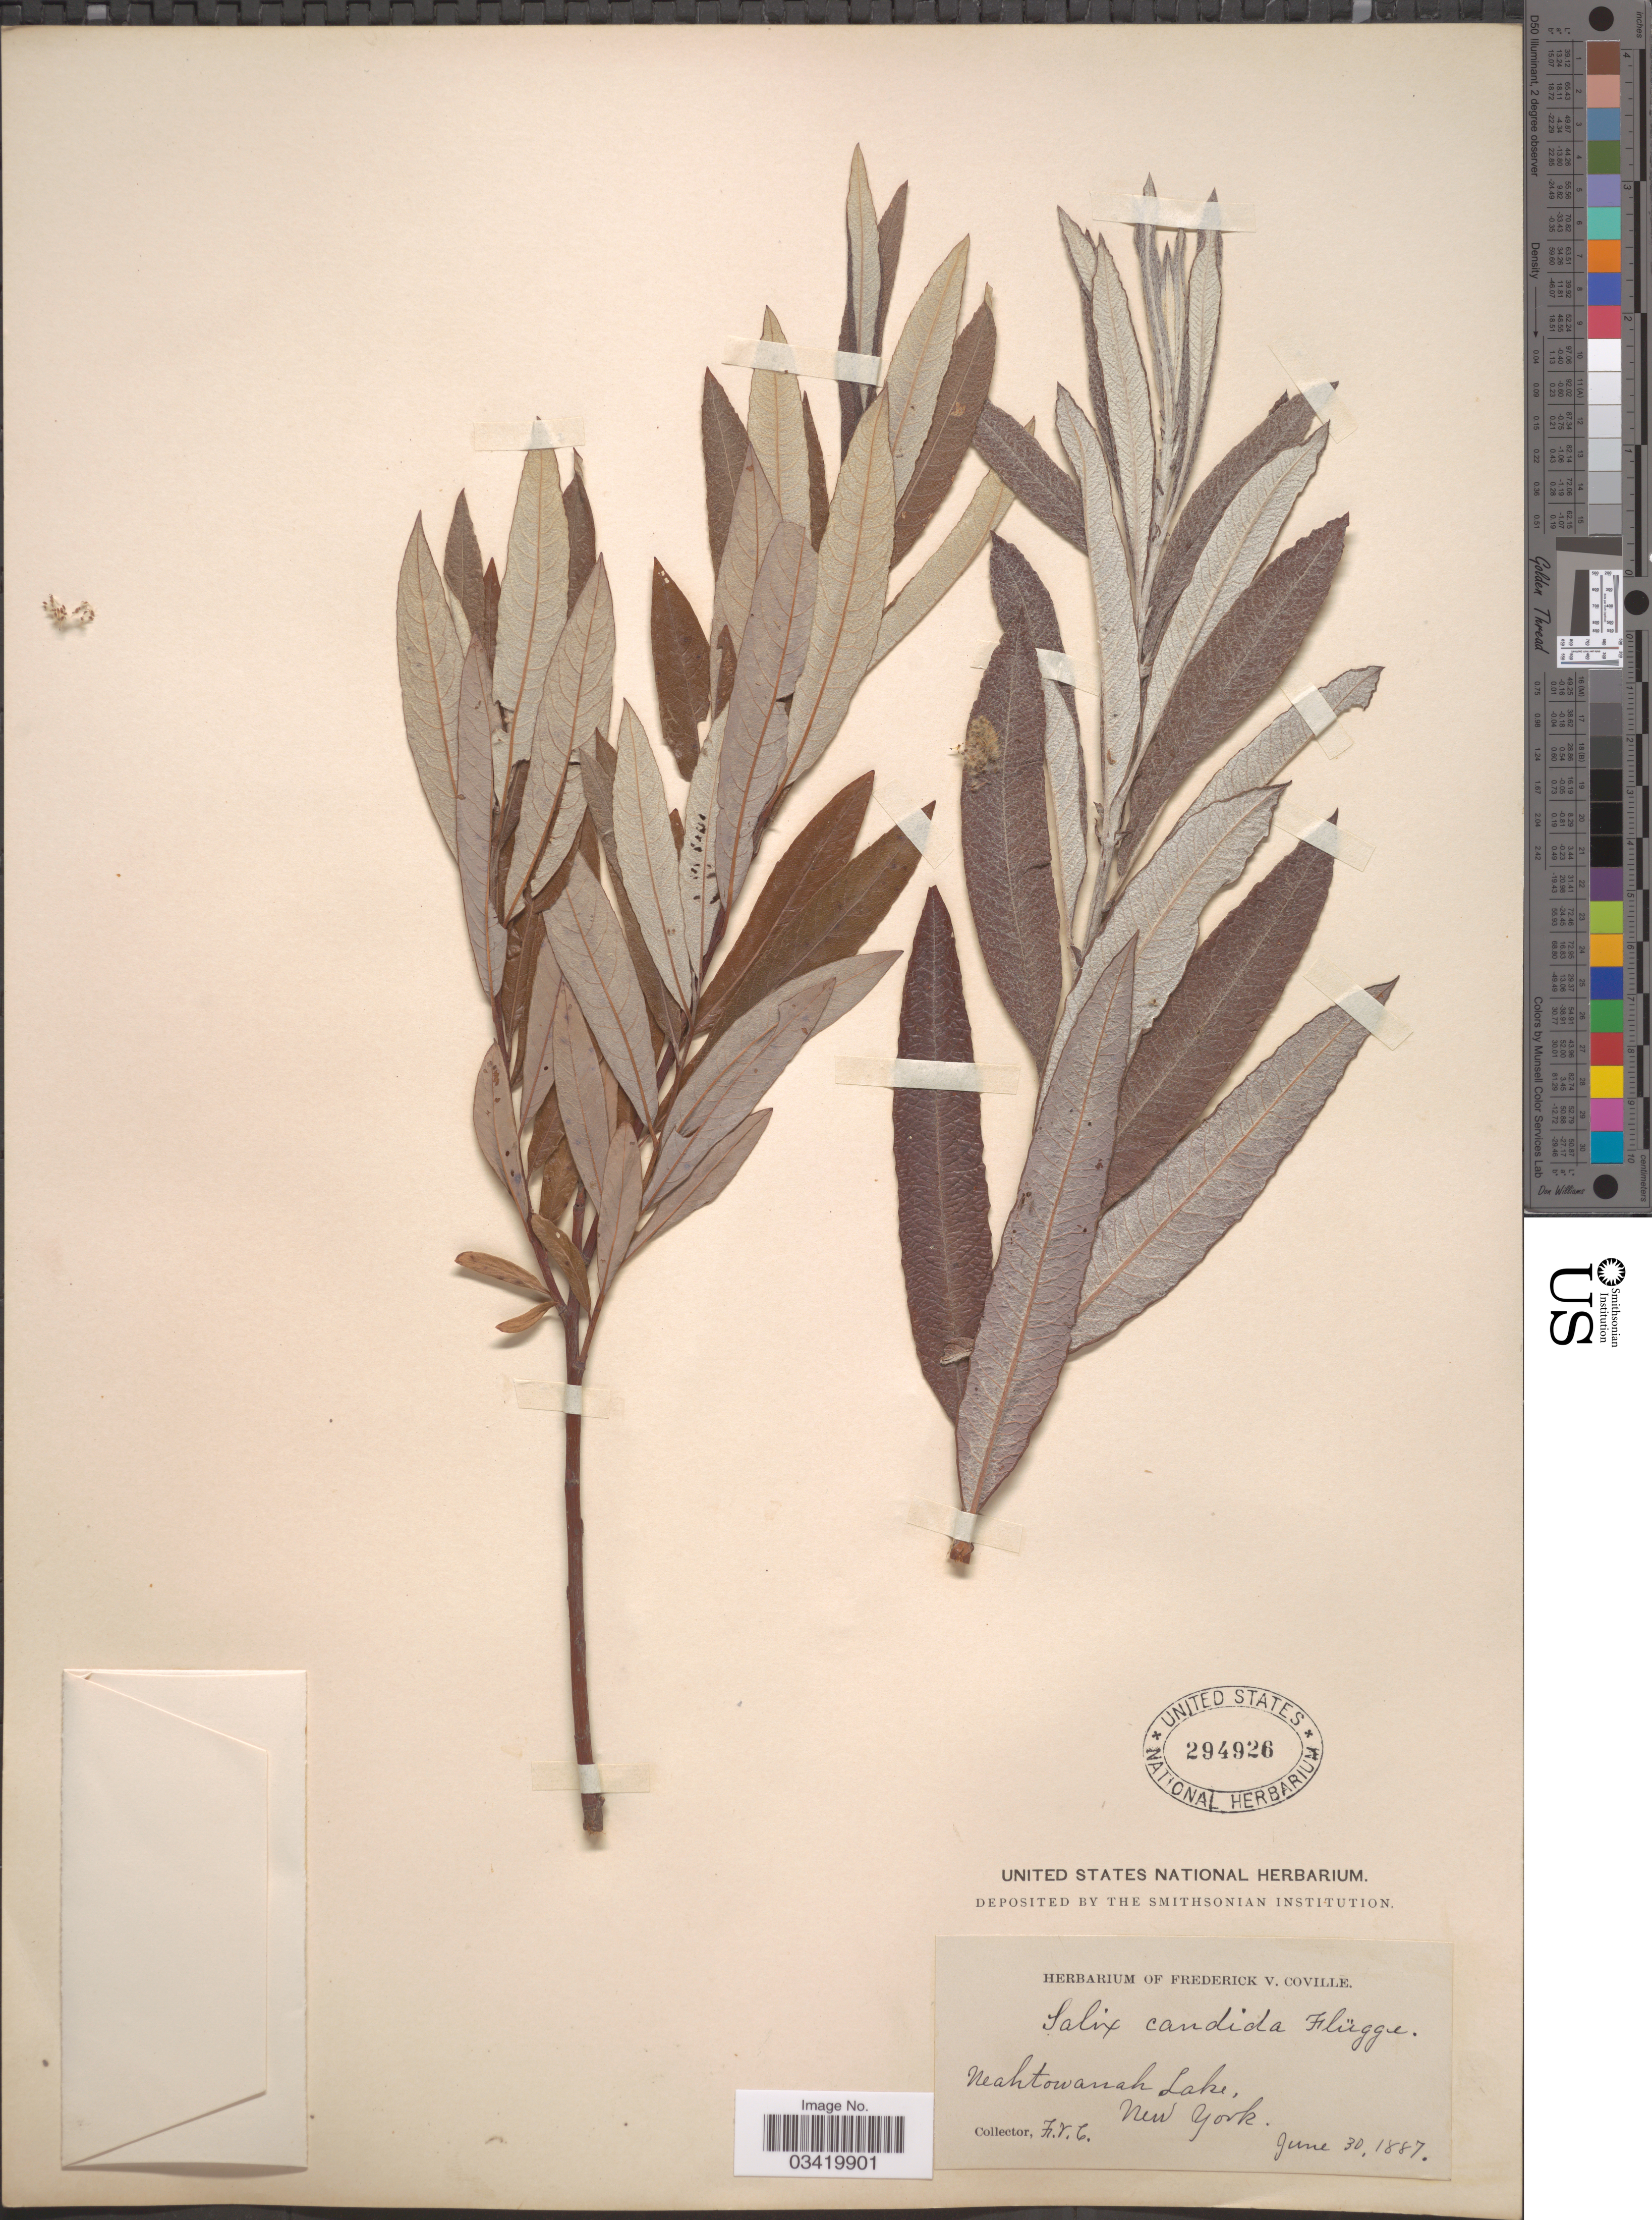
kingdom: Plantae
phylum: Tracheophyta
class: Magnoliopsida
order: Malpighiales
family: Salicaceae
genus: Salix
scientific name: Salix candida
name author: Flüggé ex Willd.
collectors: F. V. Coville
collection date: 1887-06-30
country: United States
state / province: New York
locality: Neahtowanah Lake.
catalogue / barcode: US 294926